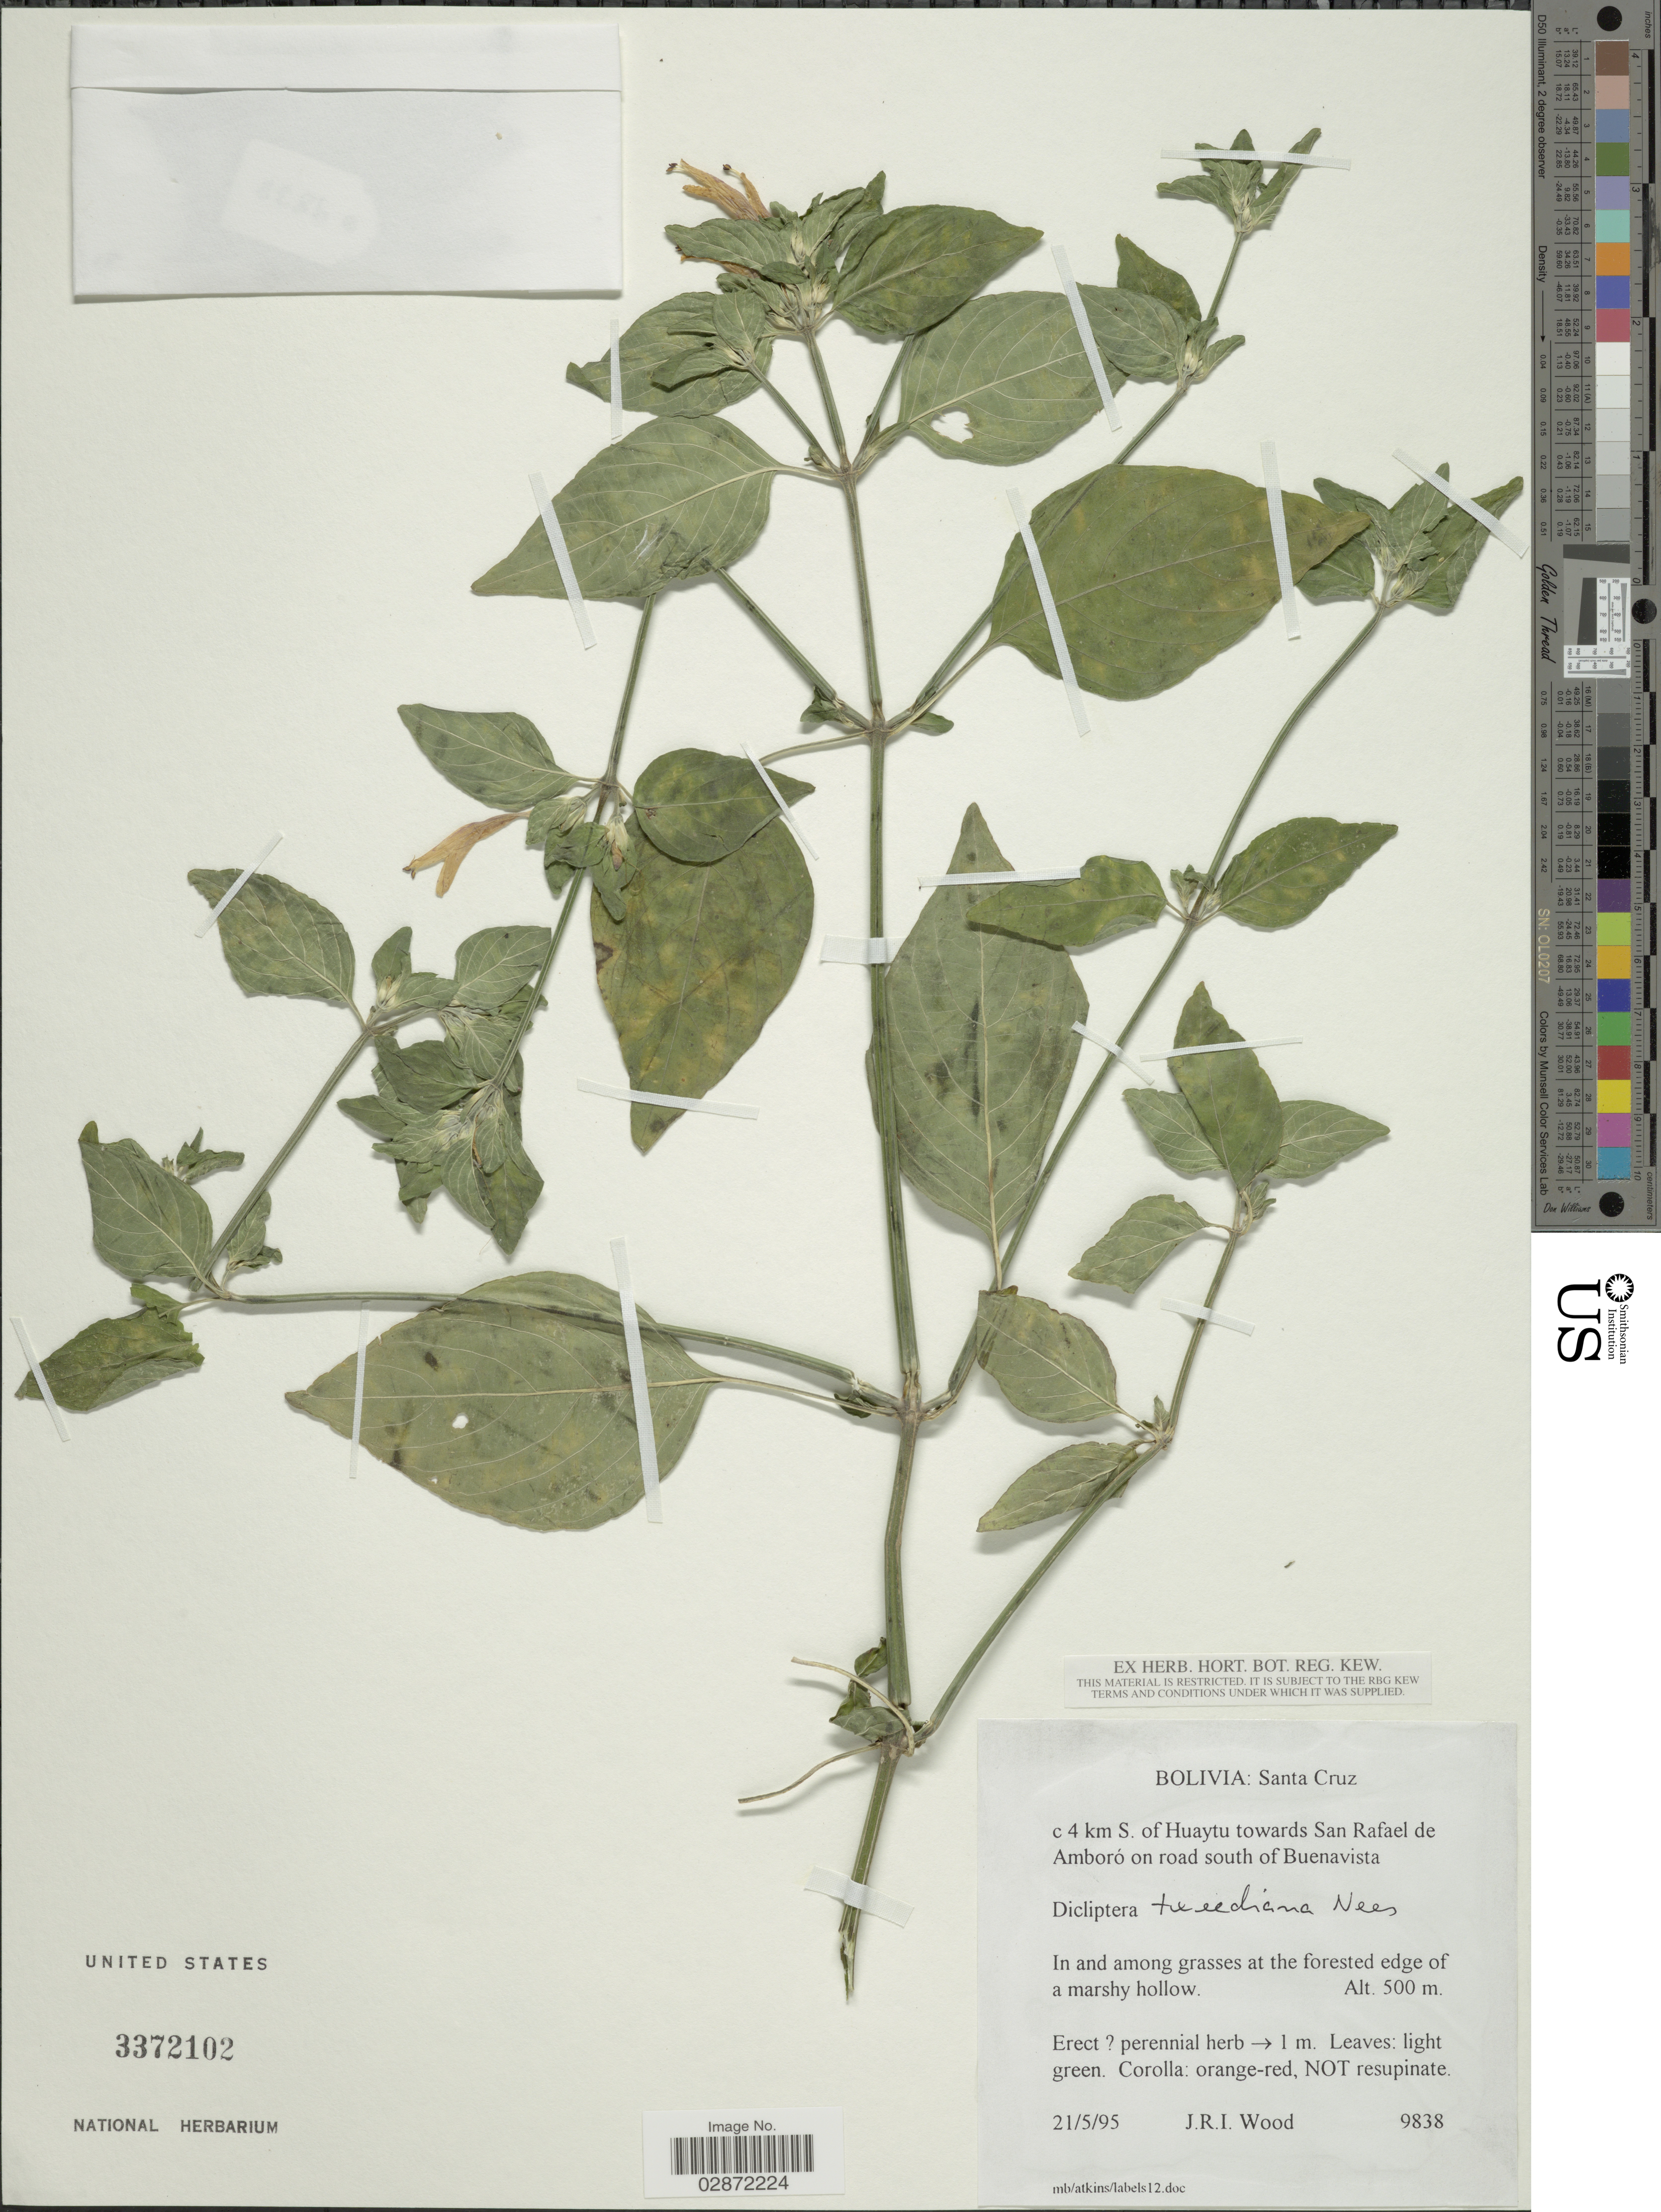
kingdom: Plantae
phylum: Tracheophyta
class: Magnoliopsida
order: Lamiales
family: Acanthaceae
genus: Dicliptera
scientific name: Dicliptera squarrosa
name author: Nees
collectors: J. R. I. Wood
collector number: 9838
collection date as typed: Transcribed d/m/y: 21/5/95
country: Bolivia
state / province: Santa Cruz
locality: C 4 km S. of Huaytu towards San Rafael de Amboró on road south of Buenavista.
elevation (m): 500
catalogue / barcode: US 3372102